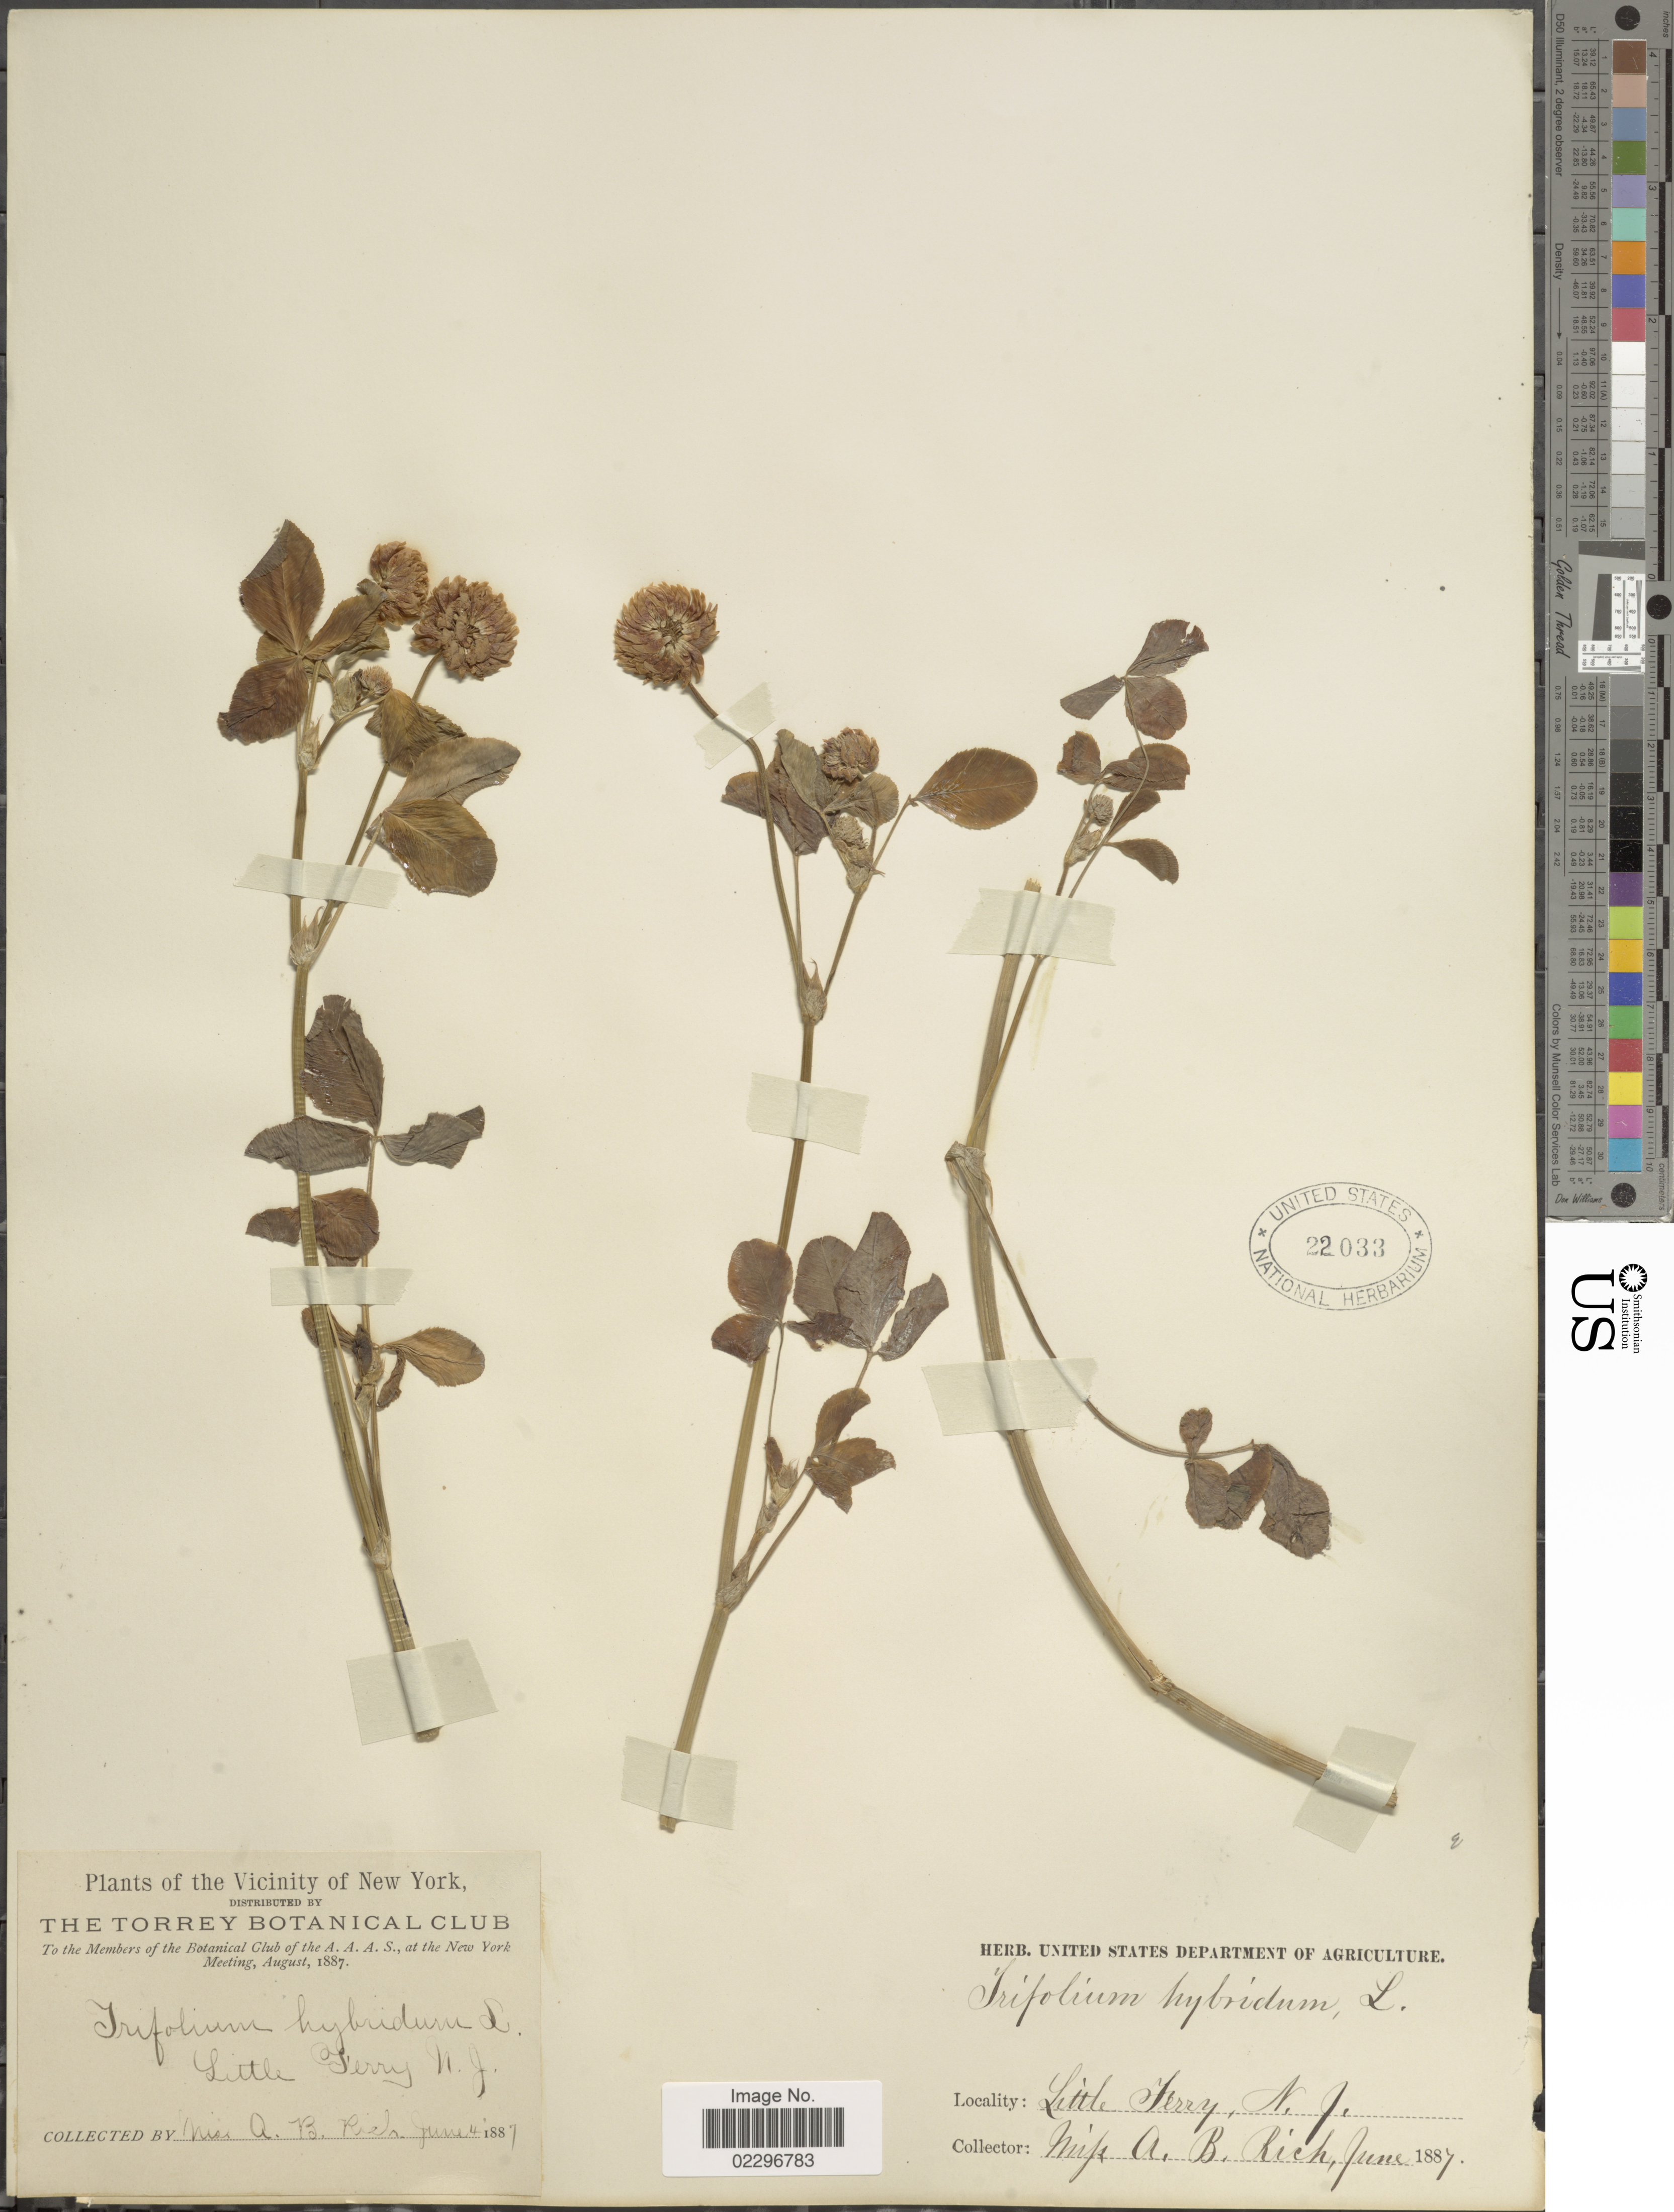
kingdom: Plantae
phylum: Tracheophyta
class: Magnoliopsida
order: Fabales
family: Fabaceae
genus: Trifolium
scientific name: Trifolium hybridum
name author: L.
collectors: A. Rich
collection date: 1887-06-04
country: United States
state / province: New Jersey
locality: Little Ferry, N.J., Vicinity of New York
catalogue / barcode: US 22033